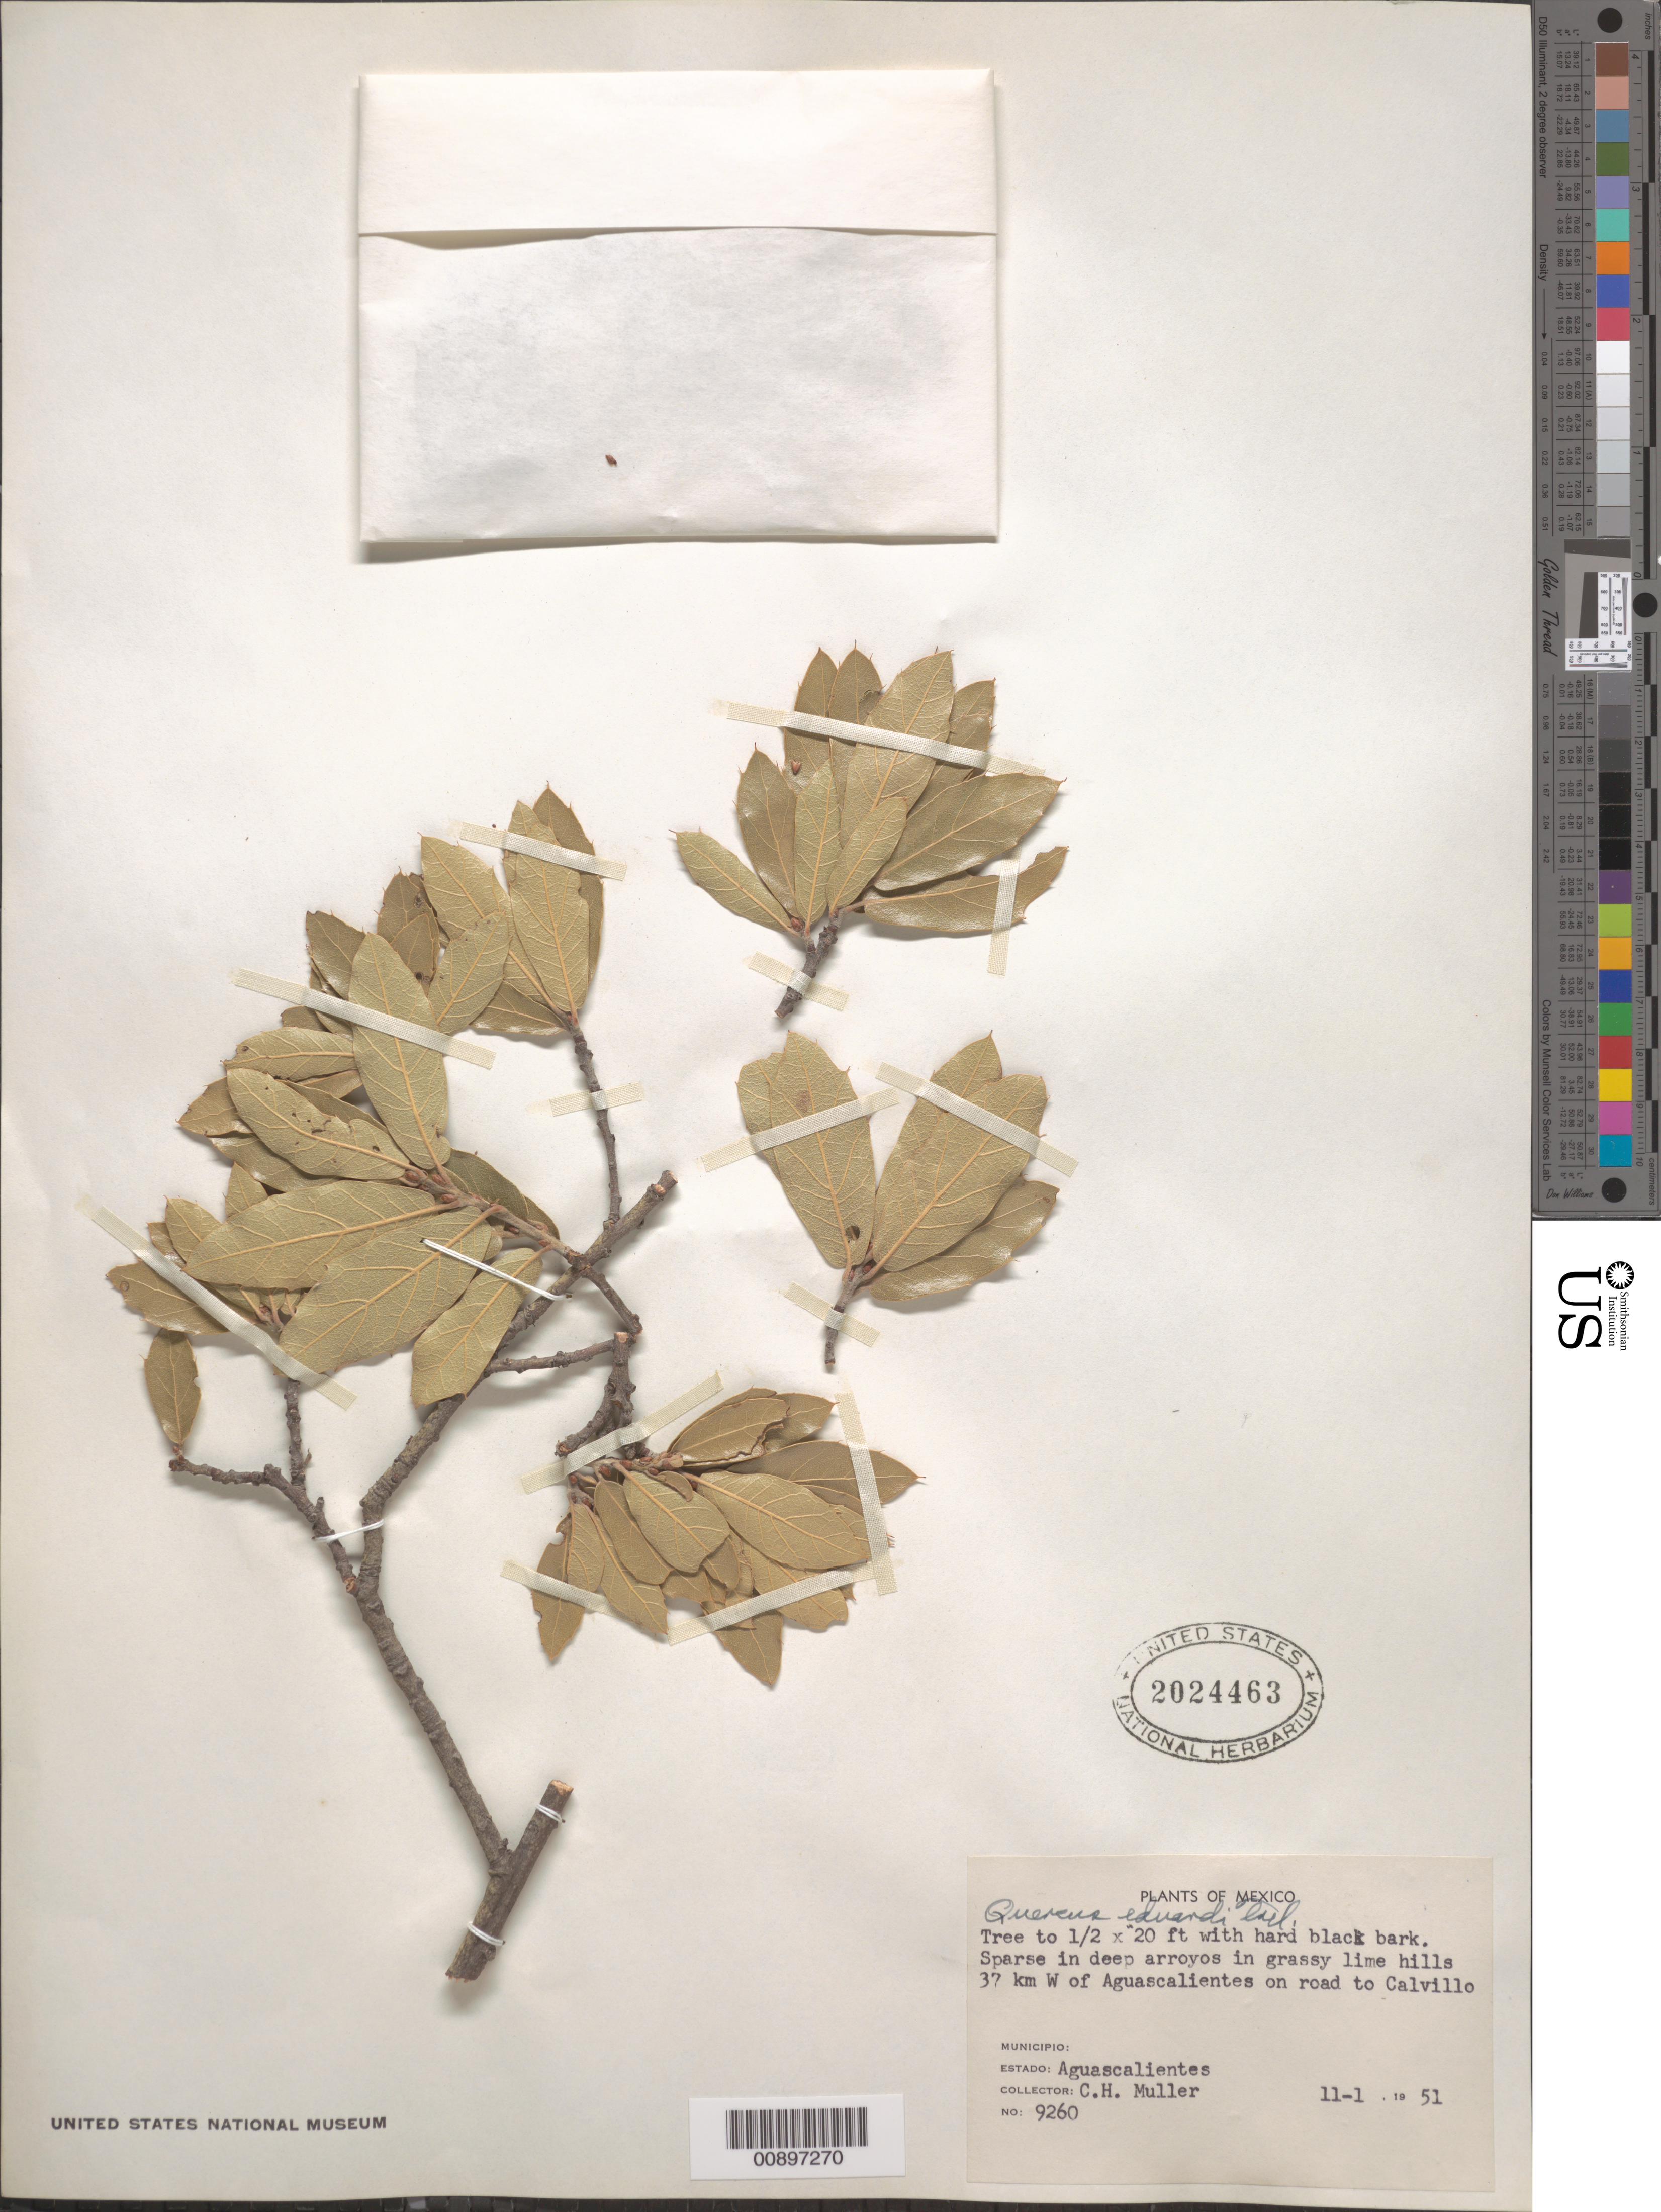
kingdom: Plantae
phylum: Tracheophyta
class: Magnoliopsida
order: Fagales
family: Fagaceae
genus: Quercus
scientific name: Quercus eduardii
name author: Trel.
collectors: C. H. Muller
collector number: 9260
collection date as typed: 01 Nov 1951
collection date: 1951-11-01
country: Mexico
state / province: Aguascalientes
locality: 37 km W of Aguascalientes on road to Calvillo.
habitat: In deep arroyos in grassy lime hills.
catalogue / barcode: US 2024463